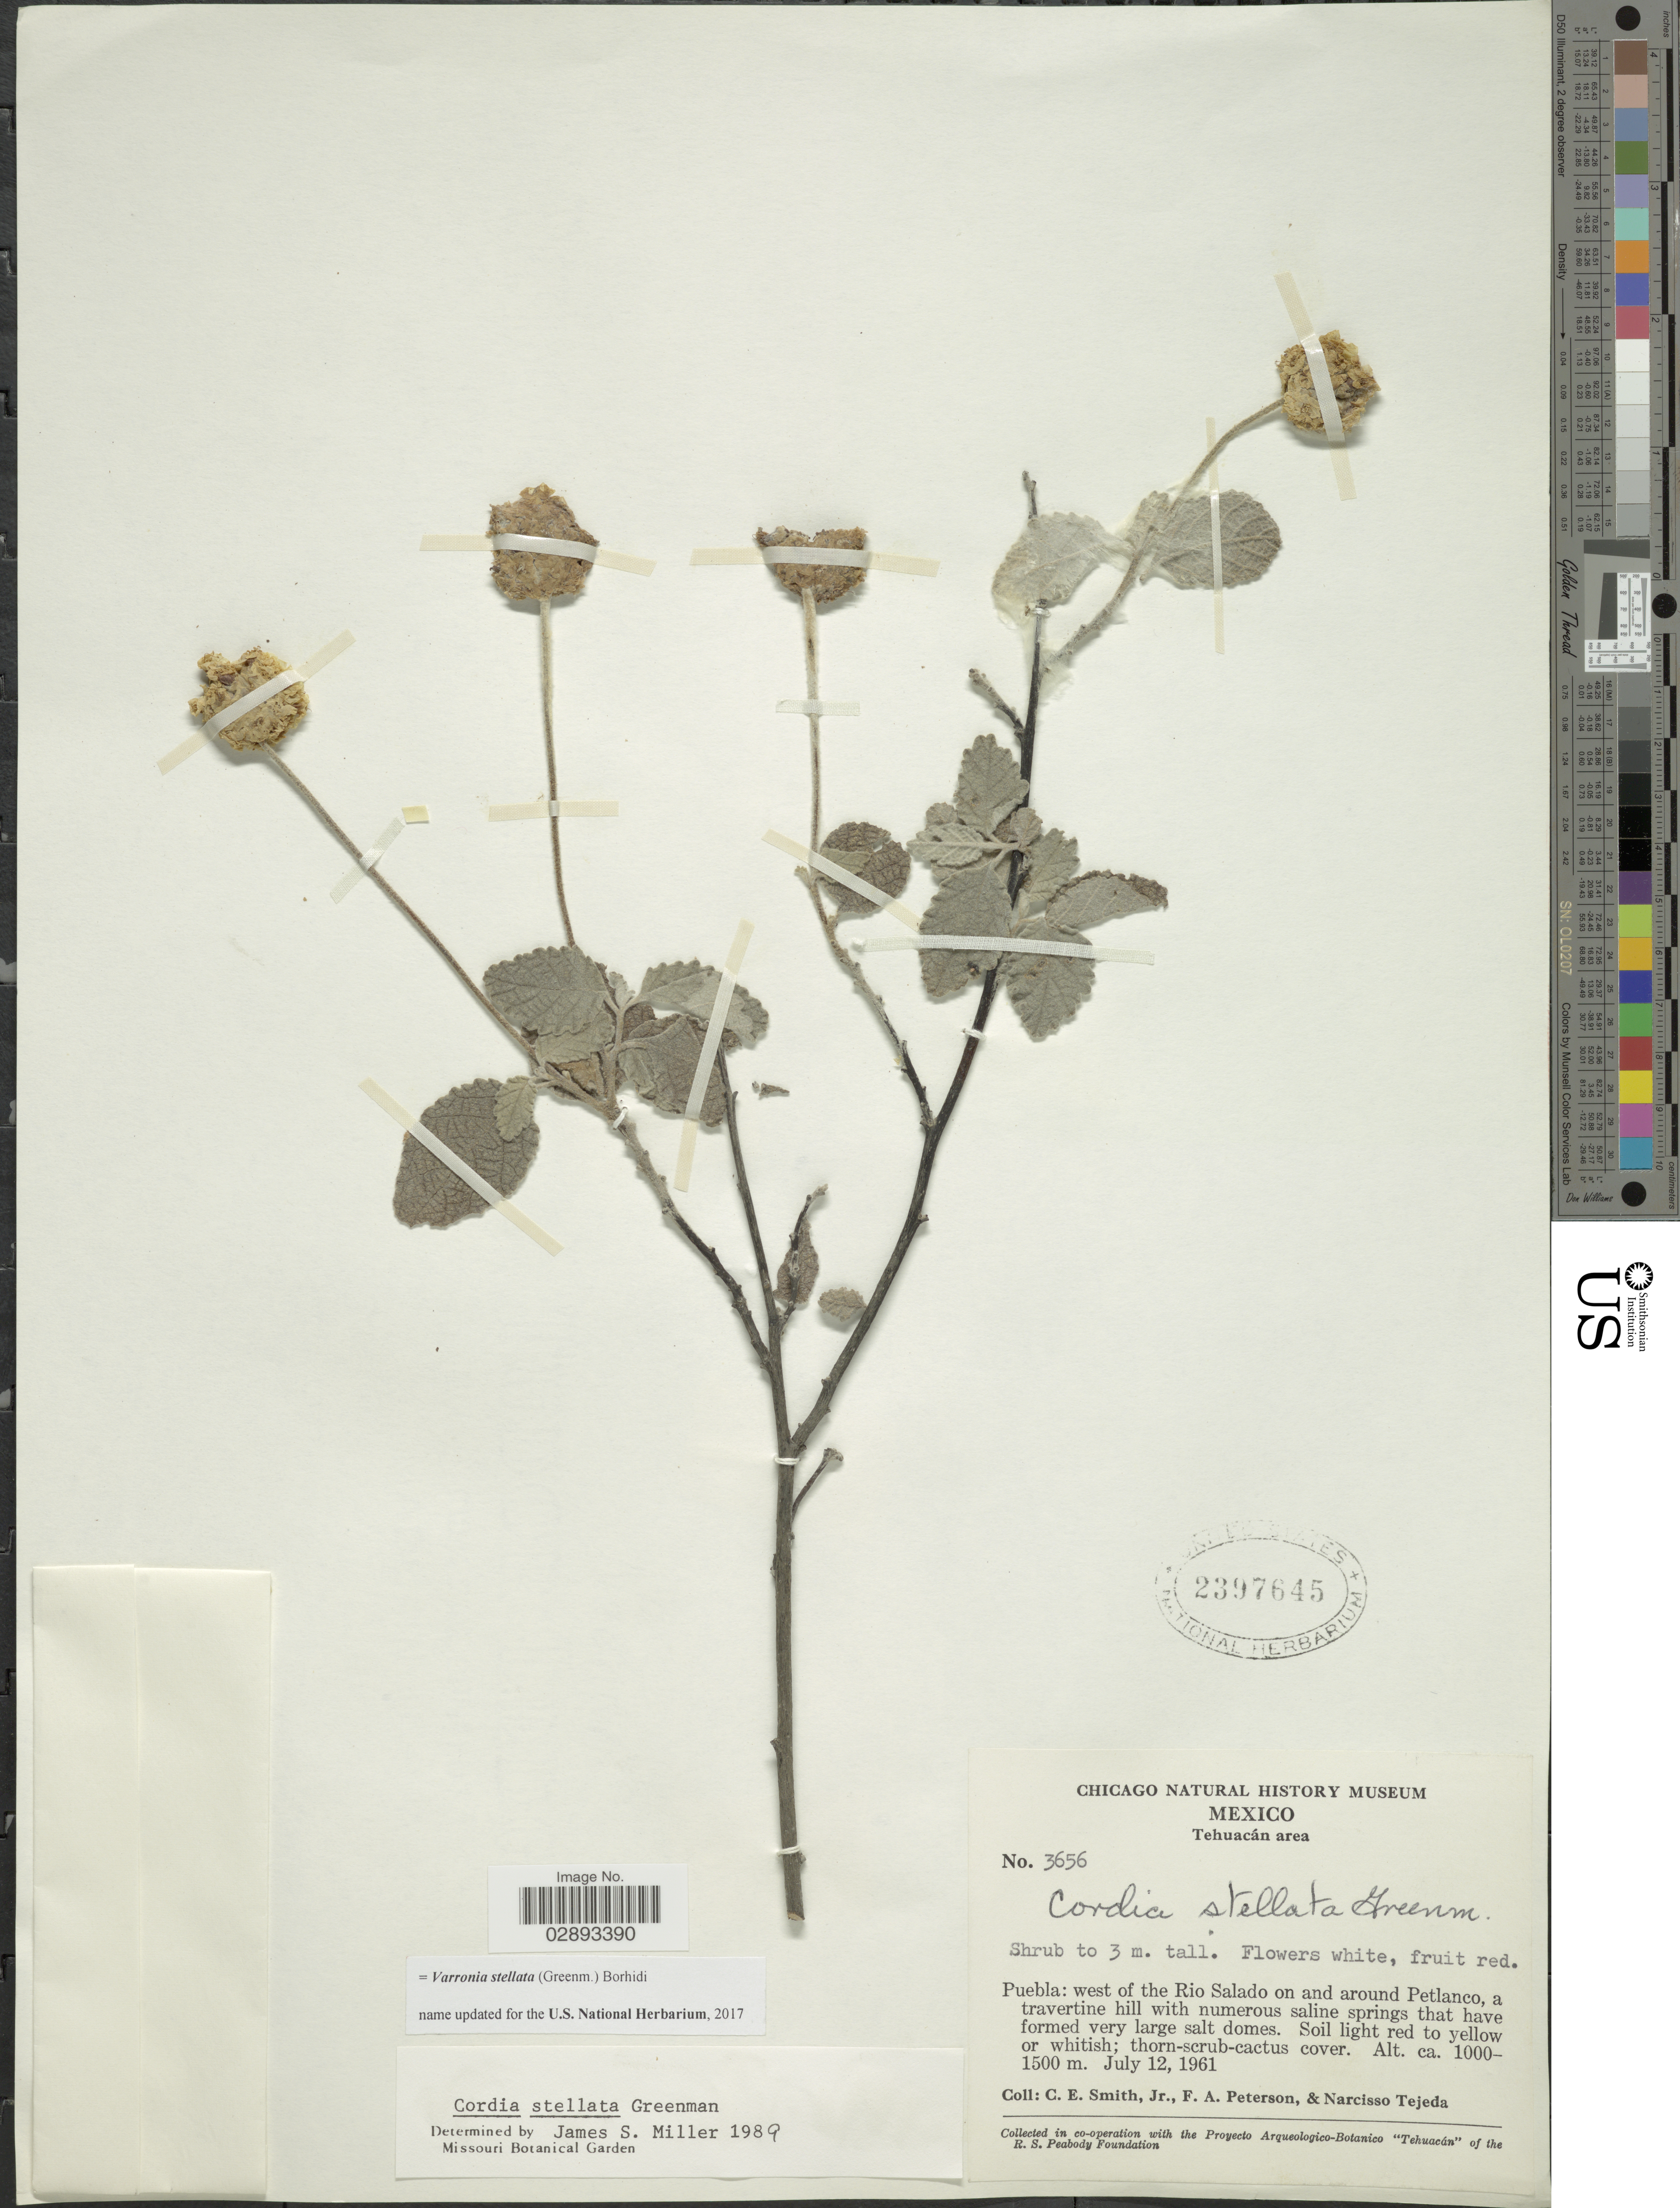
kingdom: Plantae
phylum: Tracheophyta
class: Magnoliopsida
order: Boraginales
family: Cordiaceae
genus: Varronia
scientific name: Varronia stellata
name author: (Greenm.) Borhidi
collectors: C. E. Smith Jr., F. A. Peterson & N. Tejeda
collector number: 3656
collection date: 1961-07-12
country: Mexico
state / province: Puebla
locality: Puebla: west of the Rio Salado on and around Petlanco, Tehuacán area.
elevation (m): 1000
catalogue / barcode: US 2397645